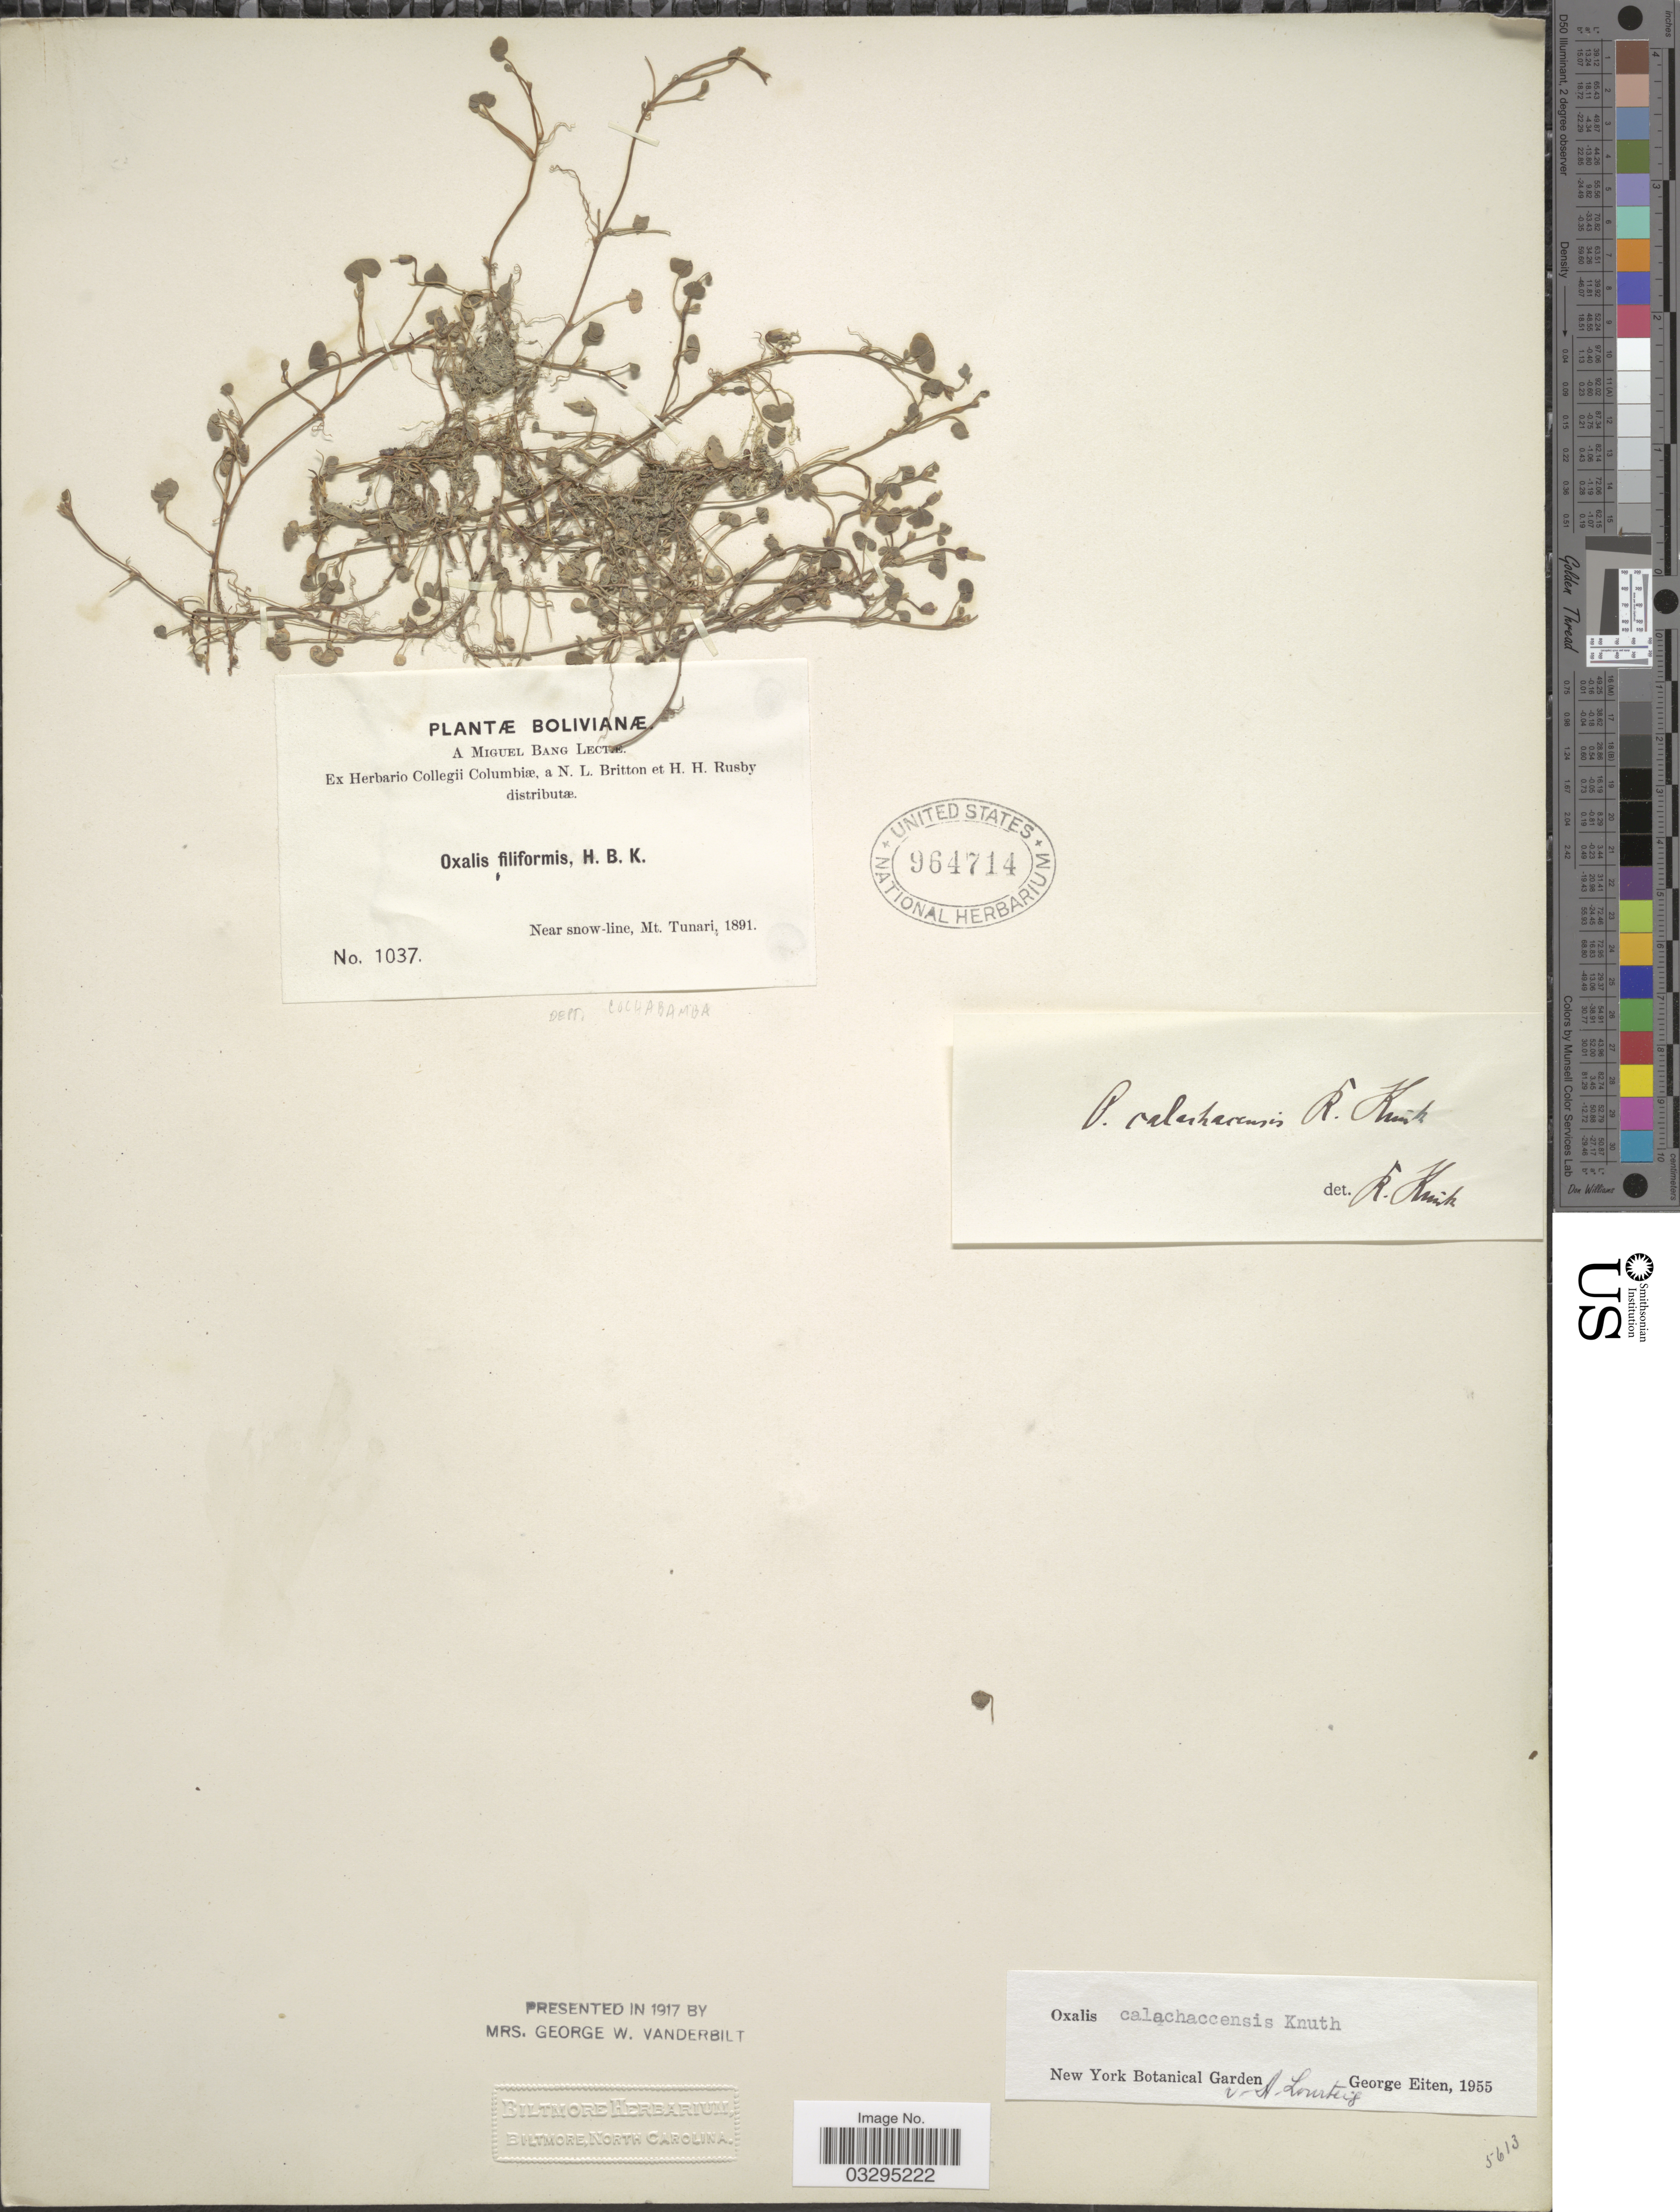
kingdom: Plantae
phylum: Tracheophyta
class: Magnoliopsida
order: Oxalidales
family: Oxalidaceae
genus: Oxalis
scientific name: Oxalis calachaccensis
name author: R. Knuth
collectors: M. Bang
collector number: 1037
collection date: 1891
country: Bolivia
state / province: Cochabamba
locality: Near snow-line, Mt. Tunari. Dept. Cochabamba.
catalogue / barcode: US 964714